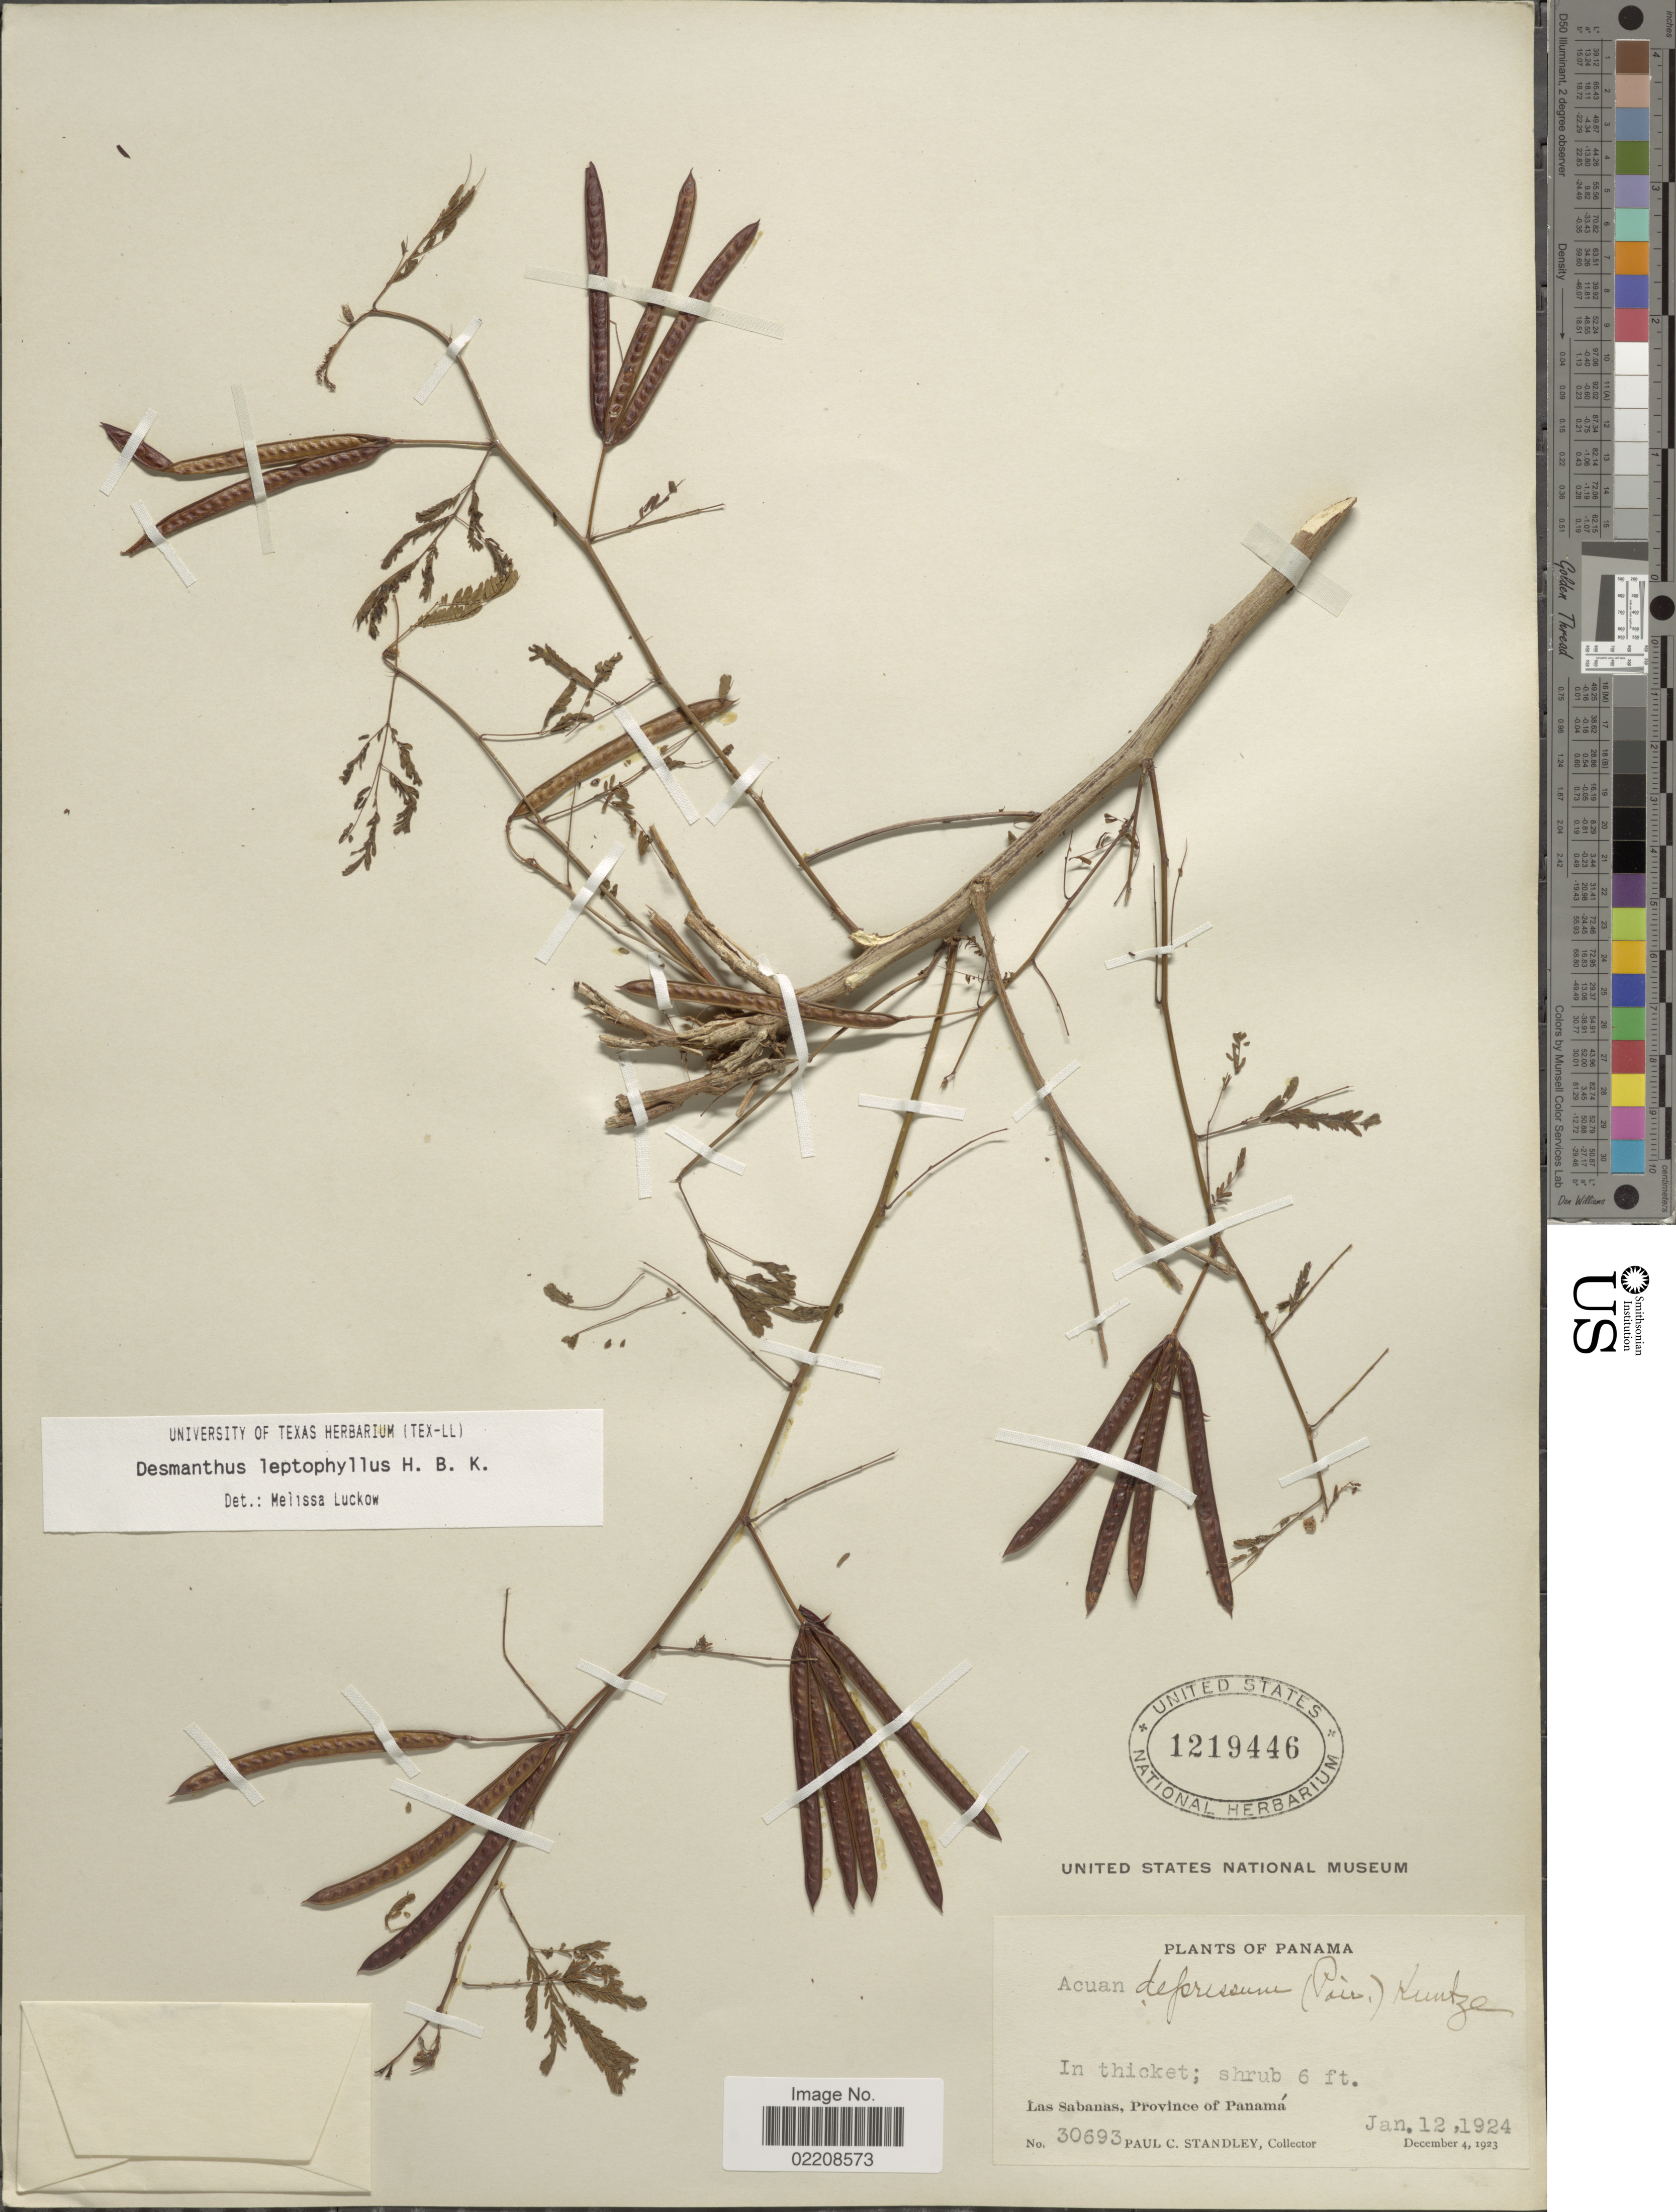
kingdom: Plantae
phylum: Tracheophyta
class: Magnoliopsida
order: Fabales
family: Fabaceae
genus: Desmanthus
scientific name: Desmanthus leptophyllus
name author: Kunth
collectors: P. C. Standley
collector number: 30693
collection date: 1923-12-04/1924-01-12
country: Panama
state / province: Panamá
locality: Las Sabanas, Province of Panamá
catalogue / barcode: US 1219446